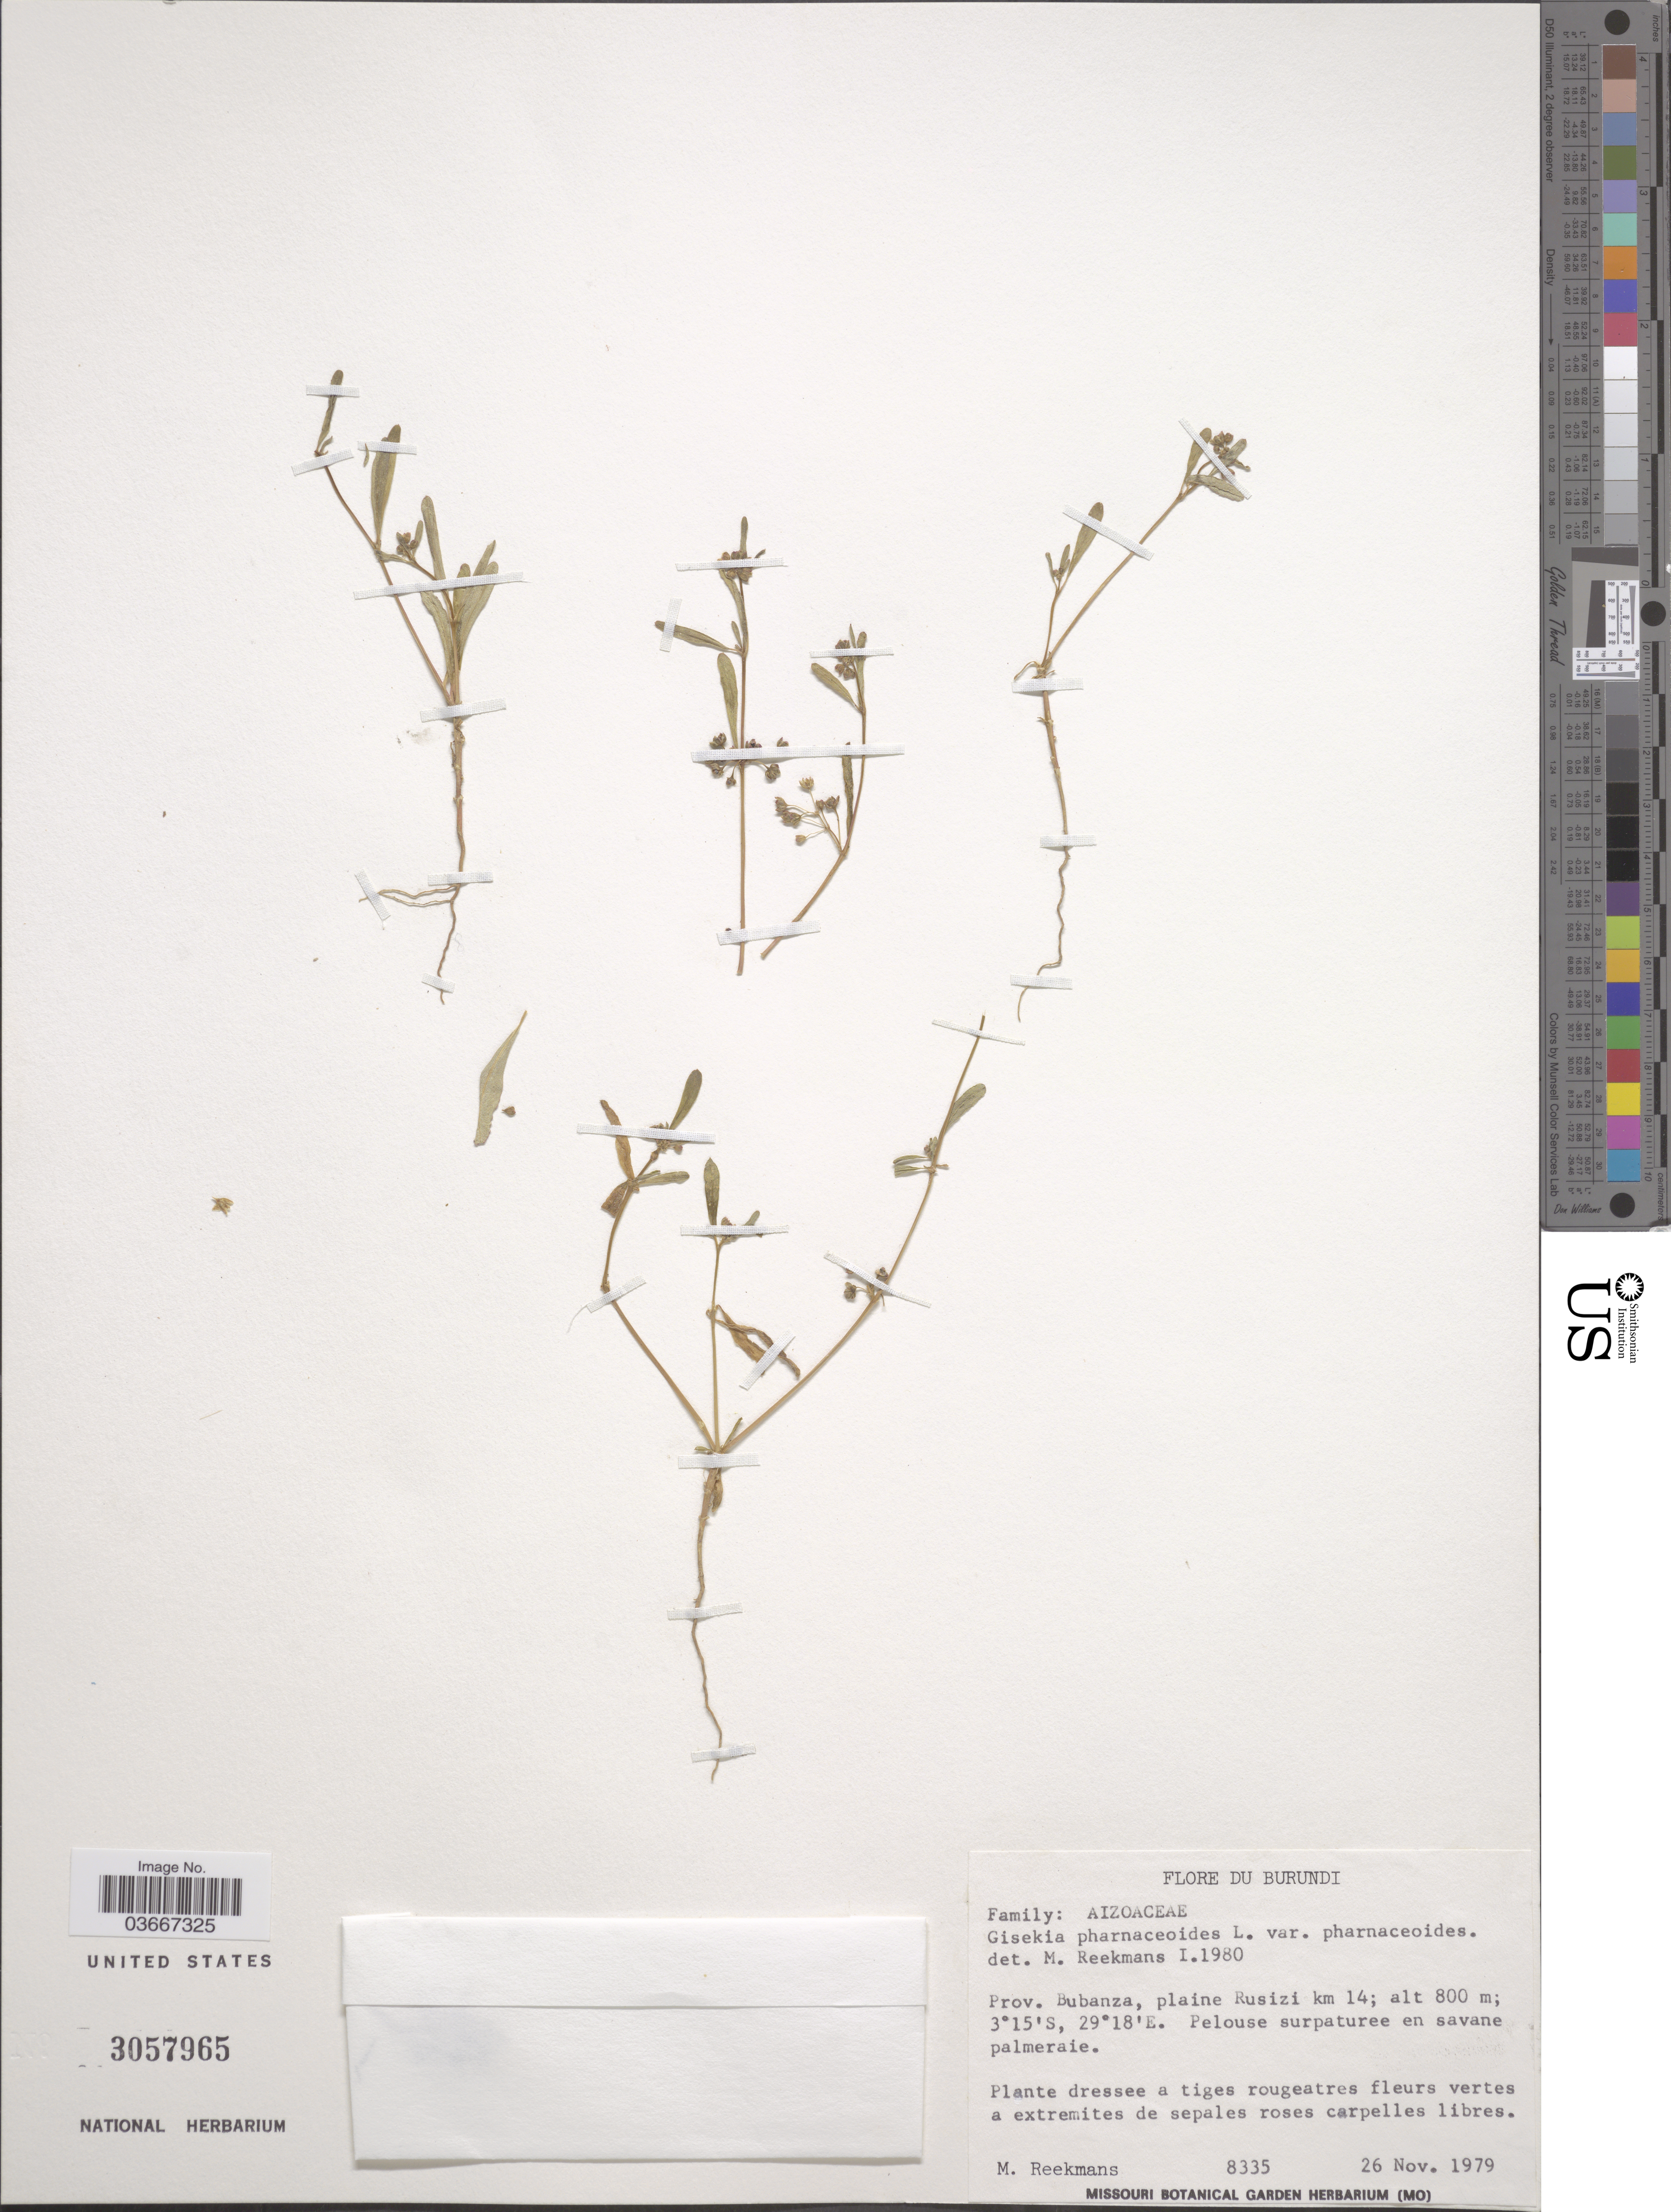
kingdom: Plantae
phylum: Tracheophyta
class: Magnoliopsida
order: Caryophyllales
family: Gisekiaceae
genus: Gisekia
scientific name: Gisekia pharnaceoides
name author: L.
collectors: M. Reekmans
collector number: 8335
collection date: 1979-11-26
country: Burundi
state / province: Bubanza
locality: Plaine Rusizi km 14.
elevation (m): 800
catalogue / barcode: US 3057965